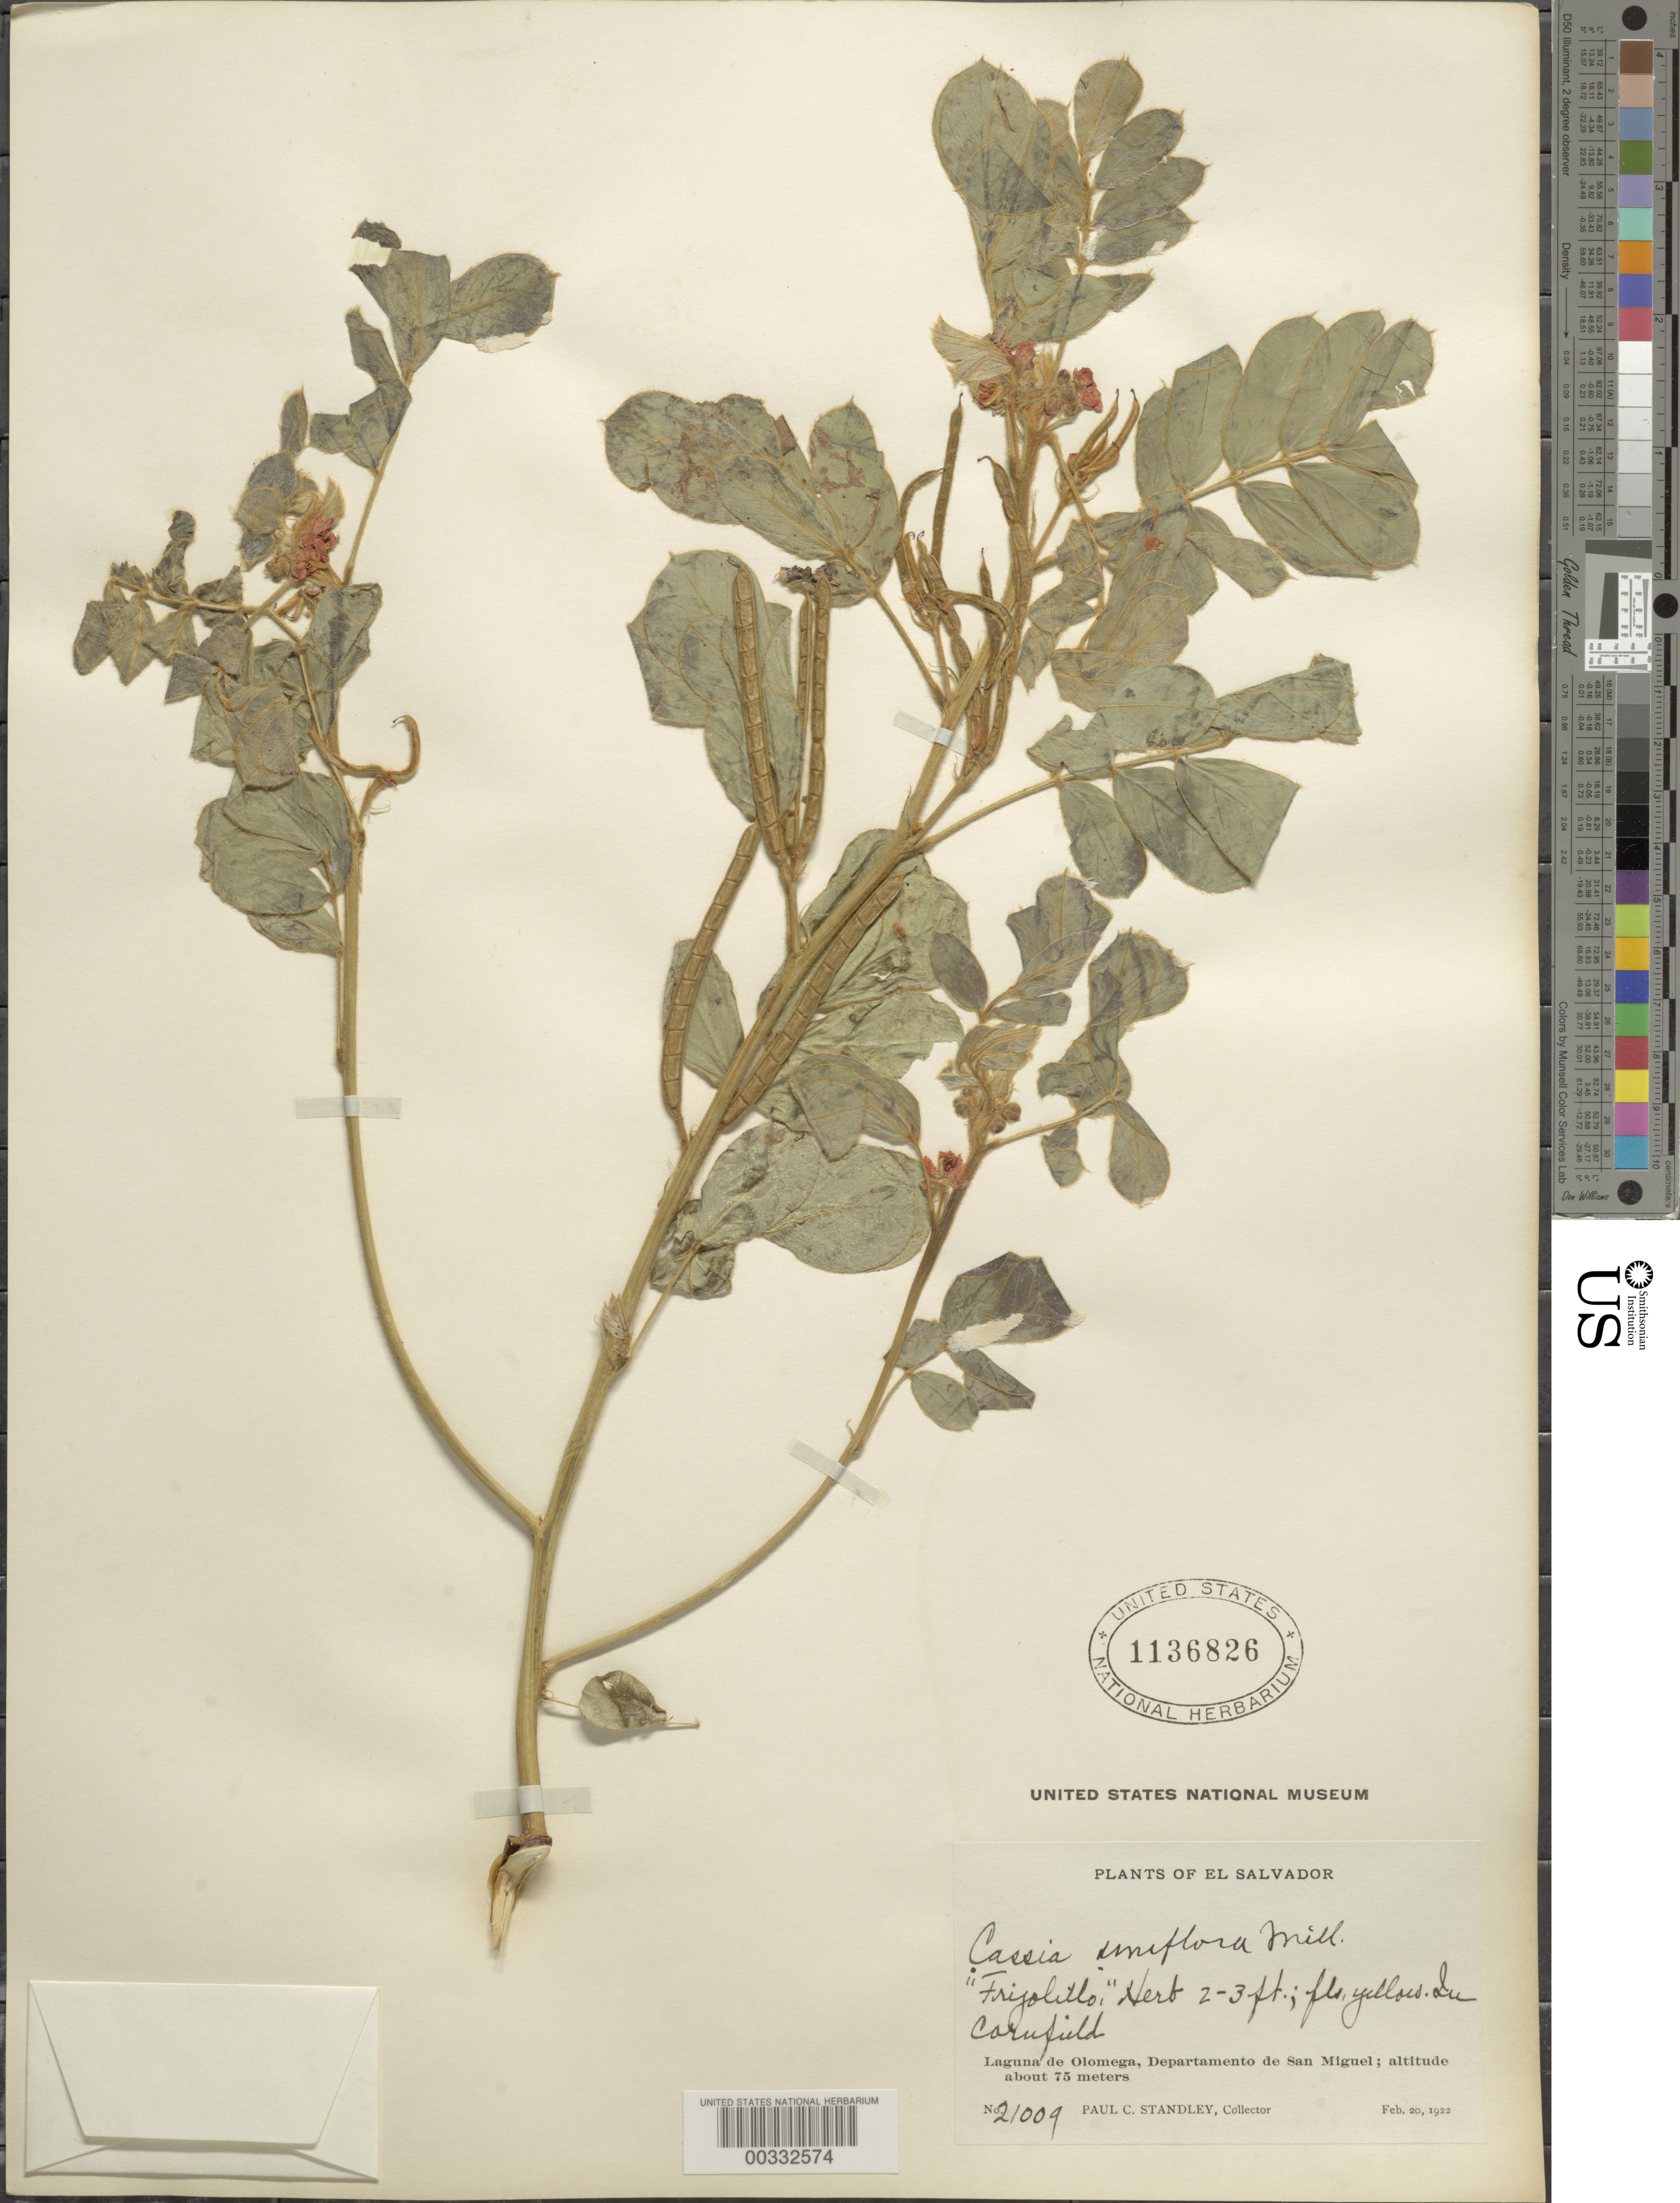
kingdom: Plantae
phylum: Tracheophyta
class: Magnoliopsida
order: Fabales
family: Fabaceae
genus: Senna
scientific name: Senna uniflora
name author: (Mill.) H.S. Irwin & Barneby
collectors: P. C. Standley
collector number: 21009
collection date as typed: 20 Feb 1922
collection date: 1922-02-20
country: El Salvador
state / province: San Miguel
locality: Laguna de olomega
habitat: In cornfield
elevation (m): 75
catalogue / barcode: US 1136826